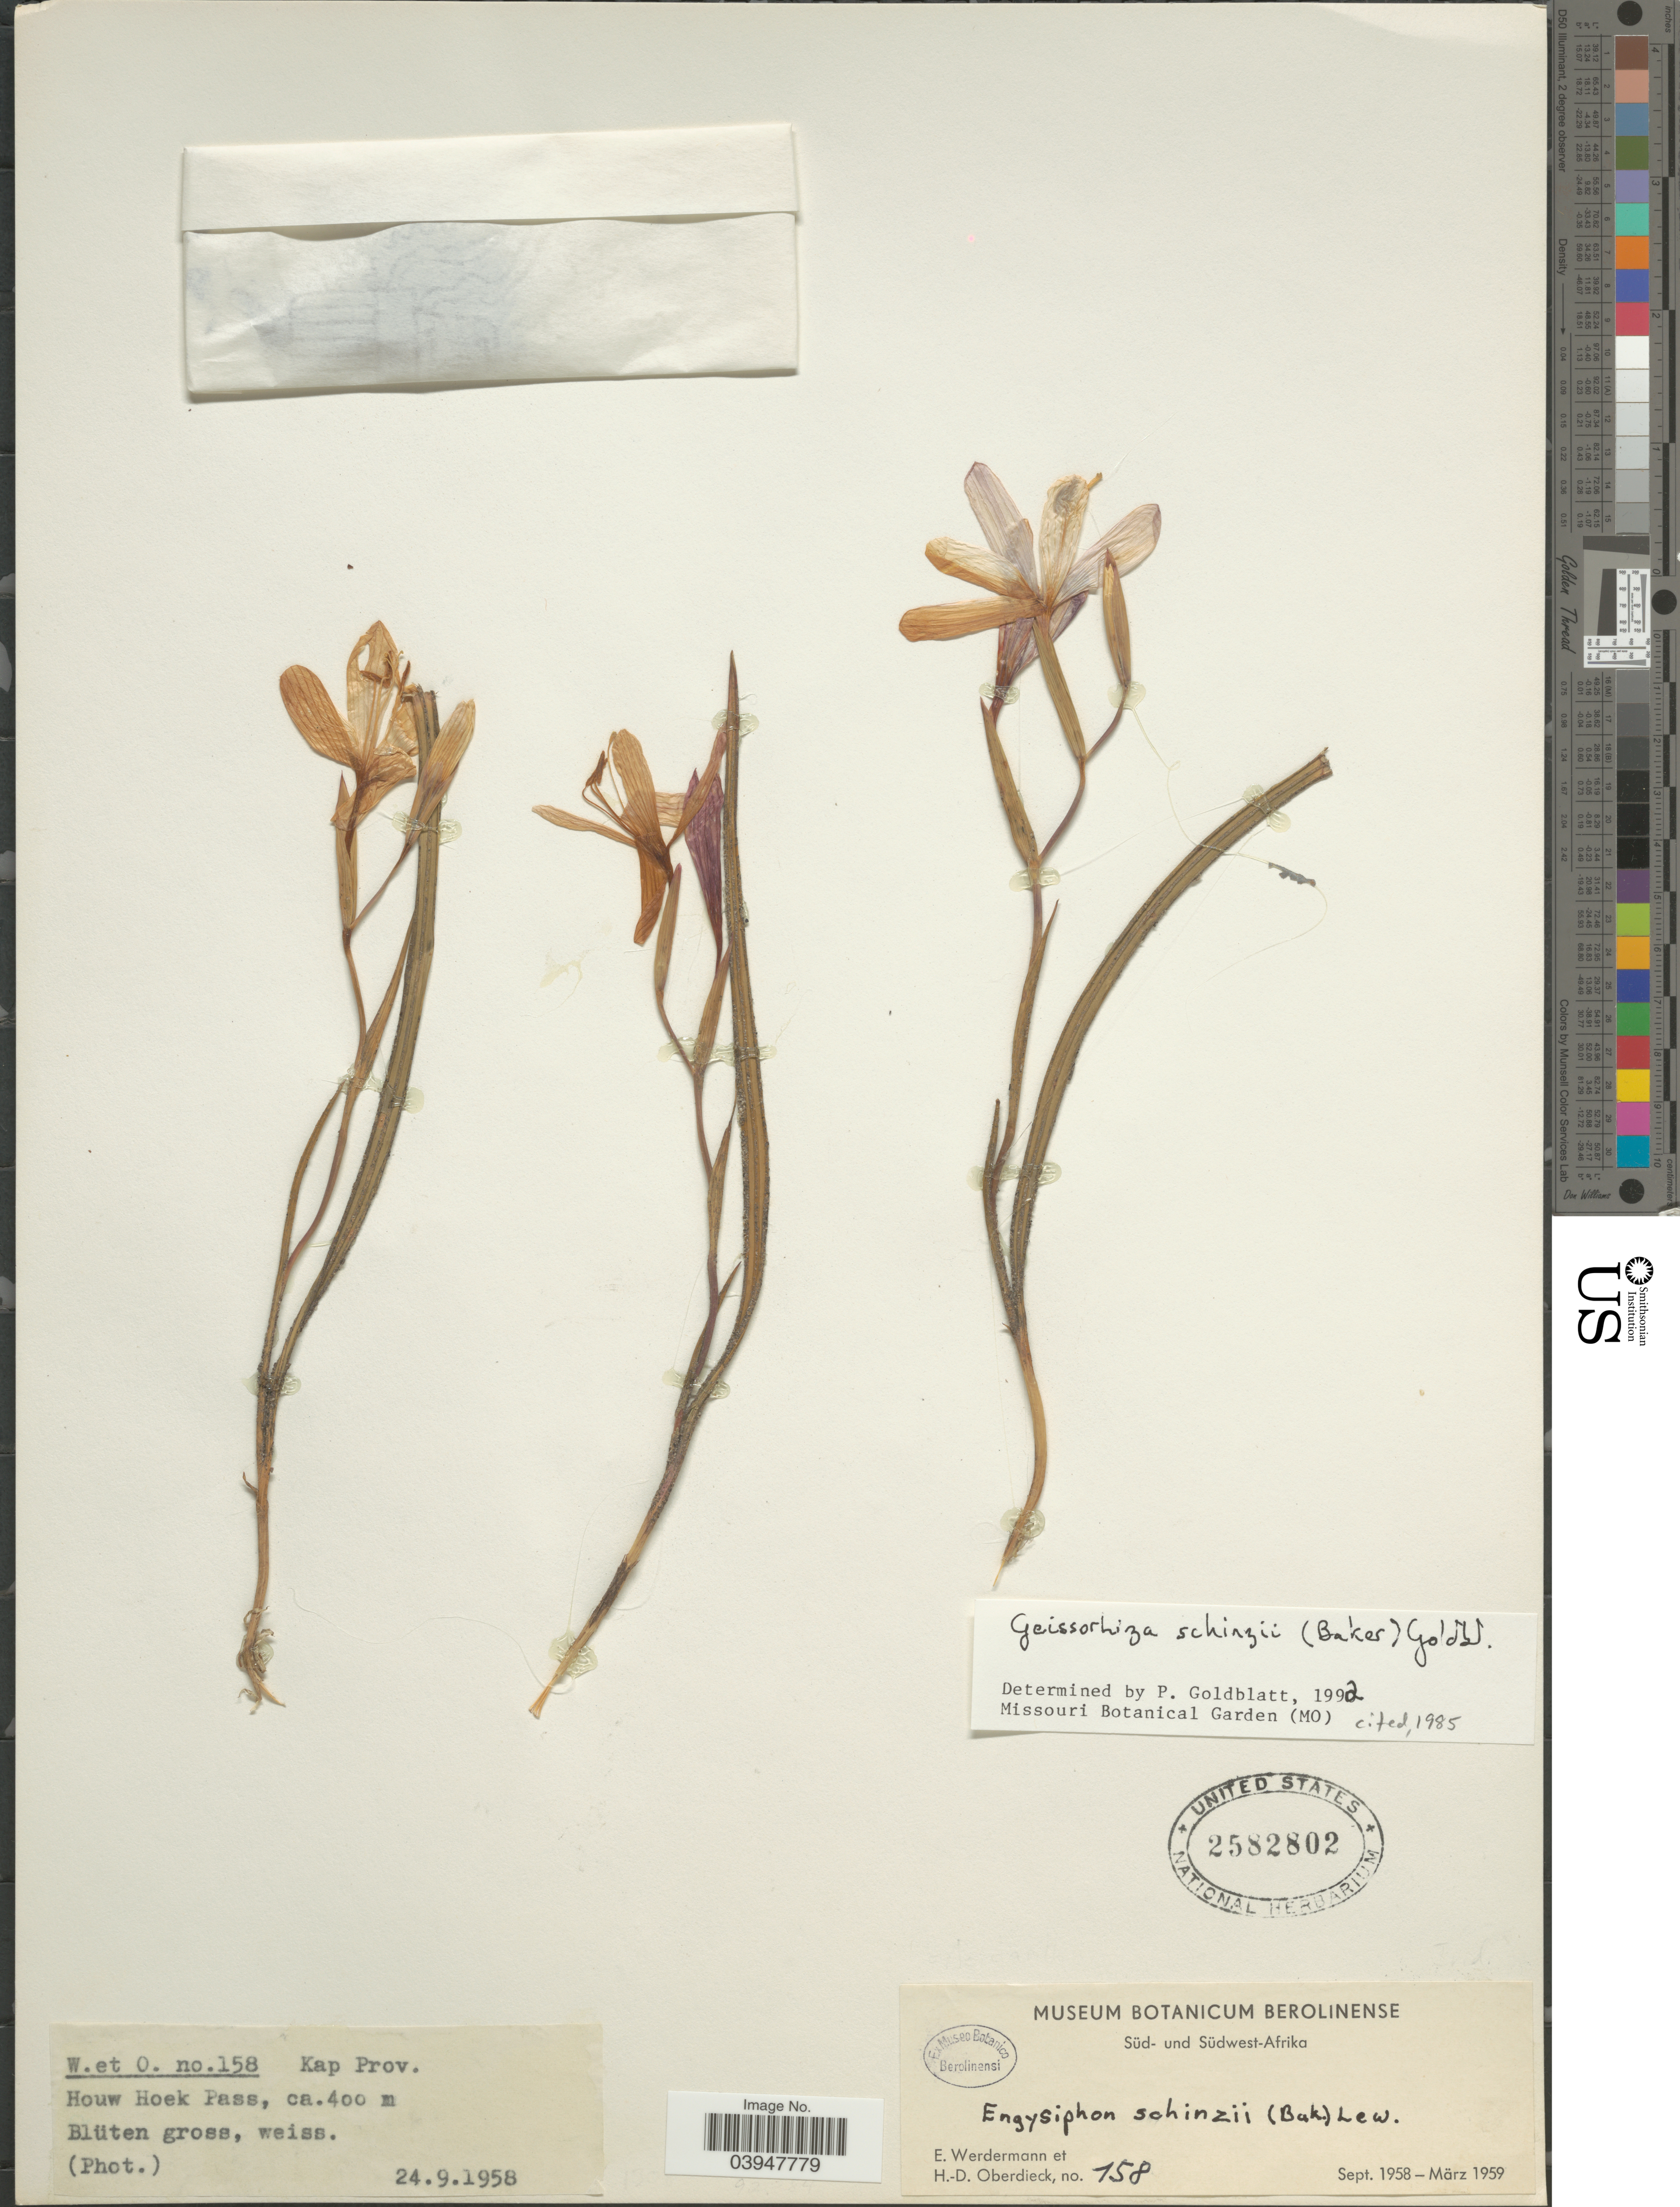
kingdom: Plantae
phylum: Tracheophyta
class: Liliopsida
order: Asparagales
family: Iridaceae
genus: Geissorhiza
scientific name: Geissorhiza schinzii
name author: (Baker) Goldblatt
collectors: E. Werdermann & H. Oberdieck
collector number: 158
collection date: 1958-09-24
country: South Africa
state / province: Western Cape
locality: Kap Prov. Houw Hoek Pass.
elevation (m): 400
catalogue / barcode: US 2582802